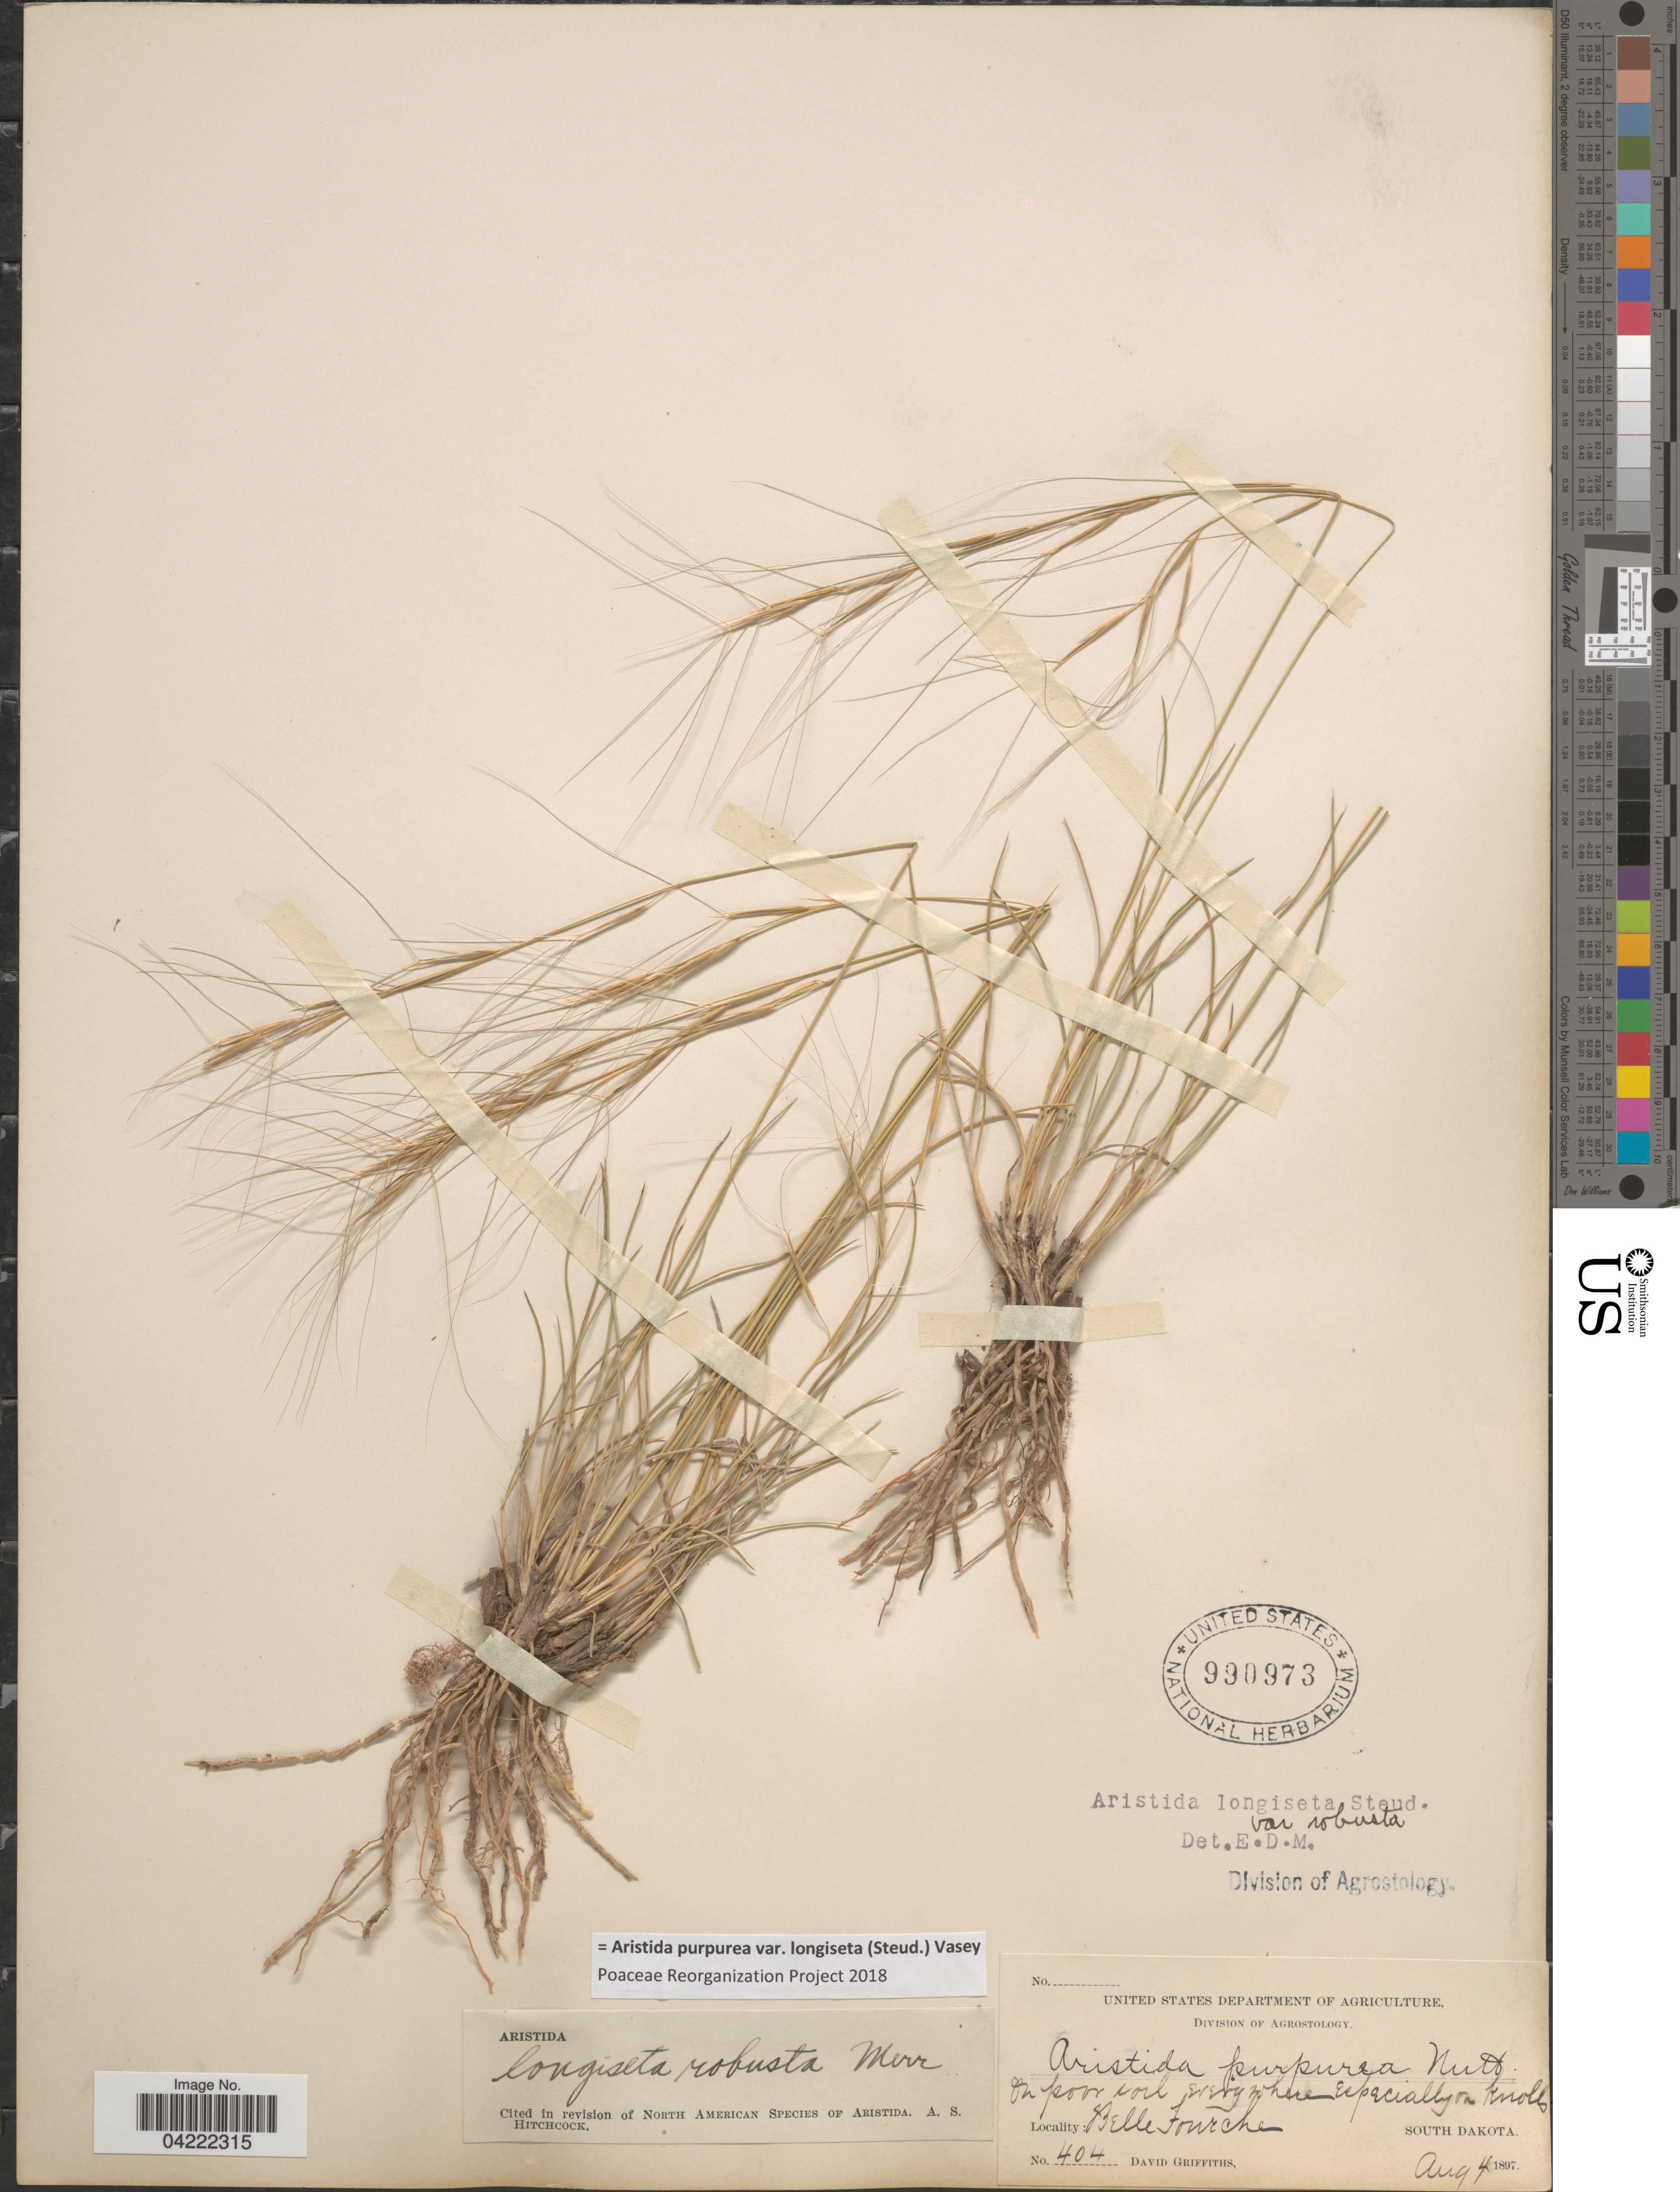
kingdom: Plantae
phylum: Tracheophyta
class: Liliopsida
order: Poales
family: Poaceae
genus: Aristida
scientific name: Aristida purpurea var. longiseta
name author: (Steud.) Vasey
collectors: D. Griffiths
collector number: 404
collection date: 1897-08-04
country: United States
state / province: South Dakota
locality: Belle Fourche.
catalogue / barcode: US 990973